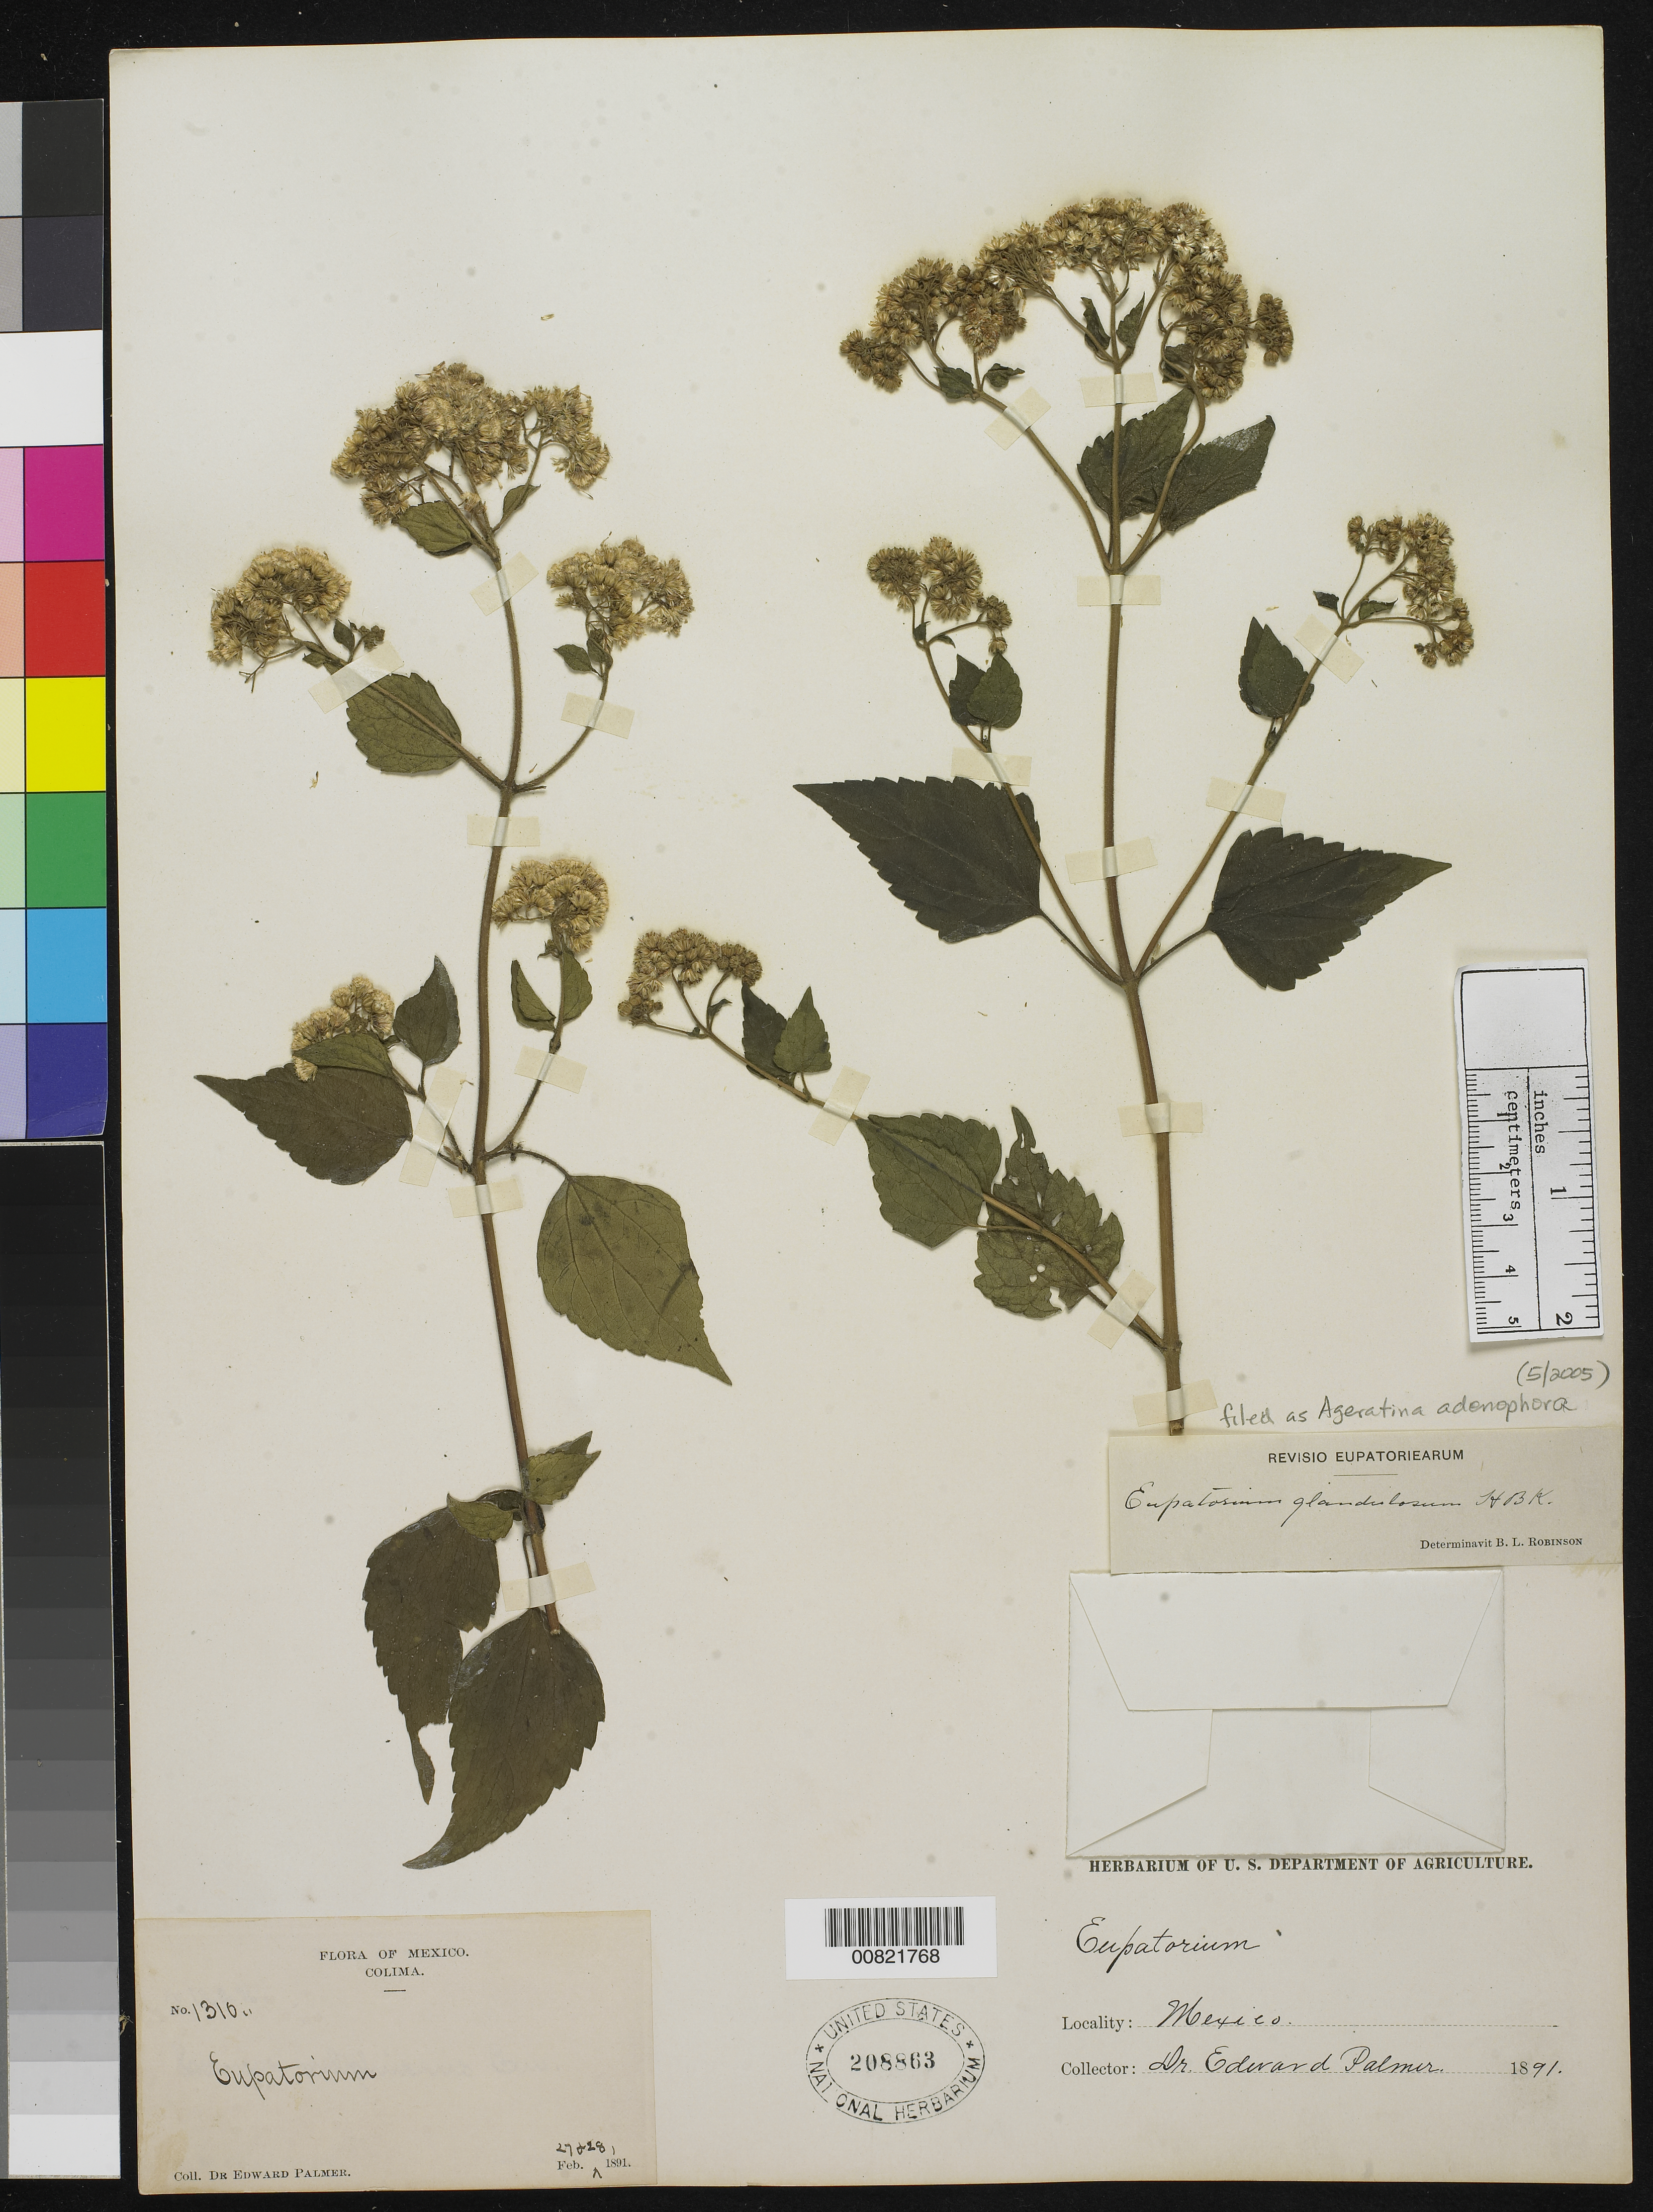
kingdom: Plantae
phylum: Tracheophyta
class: Magnoliopsida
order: Asterales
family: Asteraceae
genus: Ageratina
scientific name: Ageratina adenophora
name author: (Spreng.) R.M. King & H. Rob.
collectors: E. Palmer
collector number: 1310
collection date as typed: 27 Feb 1891 to 28 Feb 1891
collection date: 1891-02-27/1891-02-28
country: Mexico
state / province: Colima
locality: Colima.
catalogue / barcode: US 208863